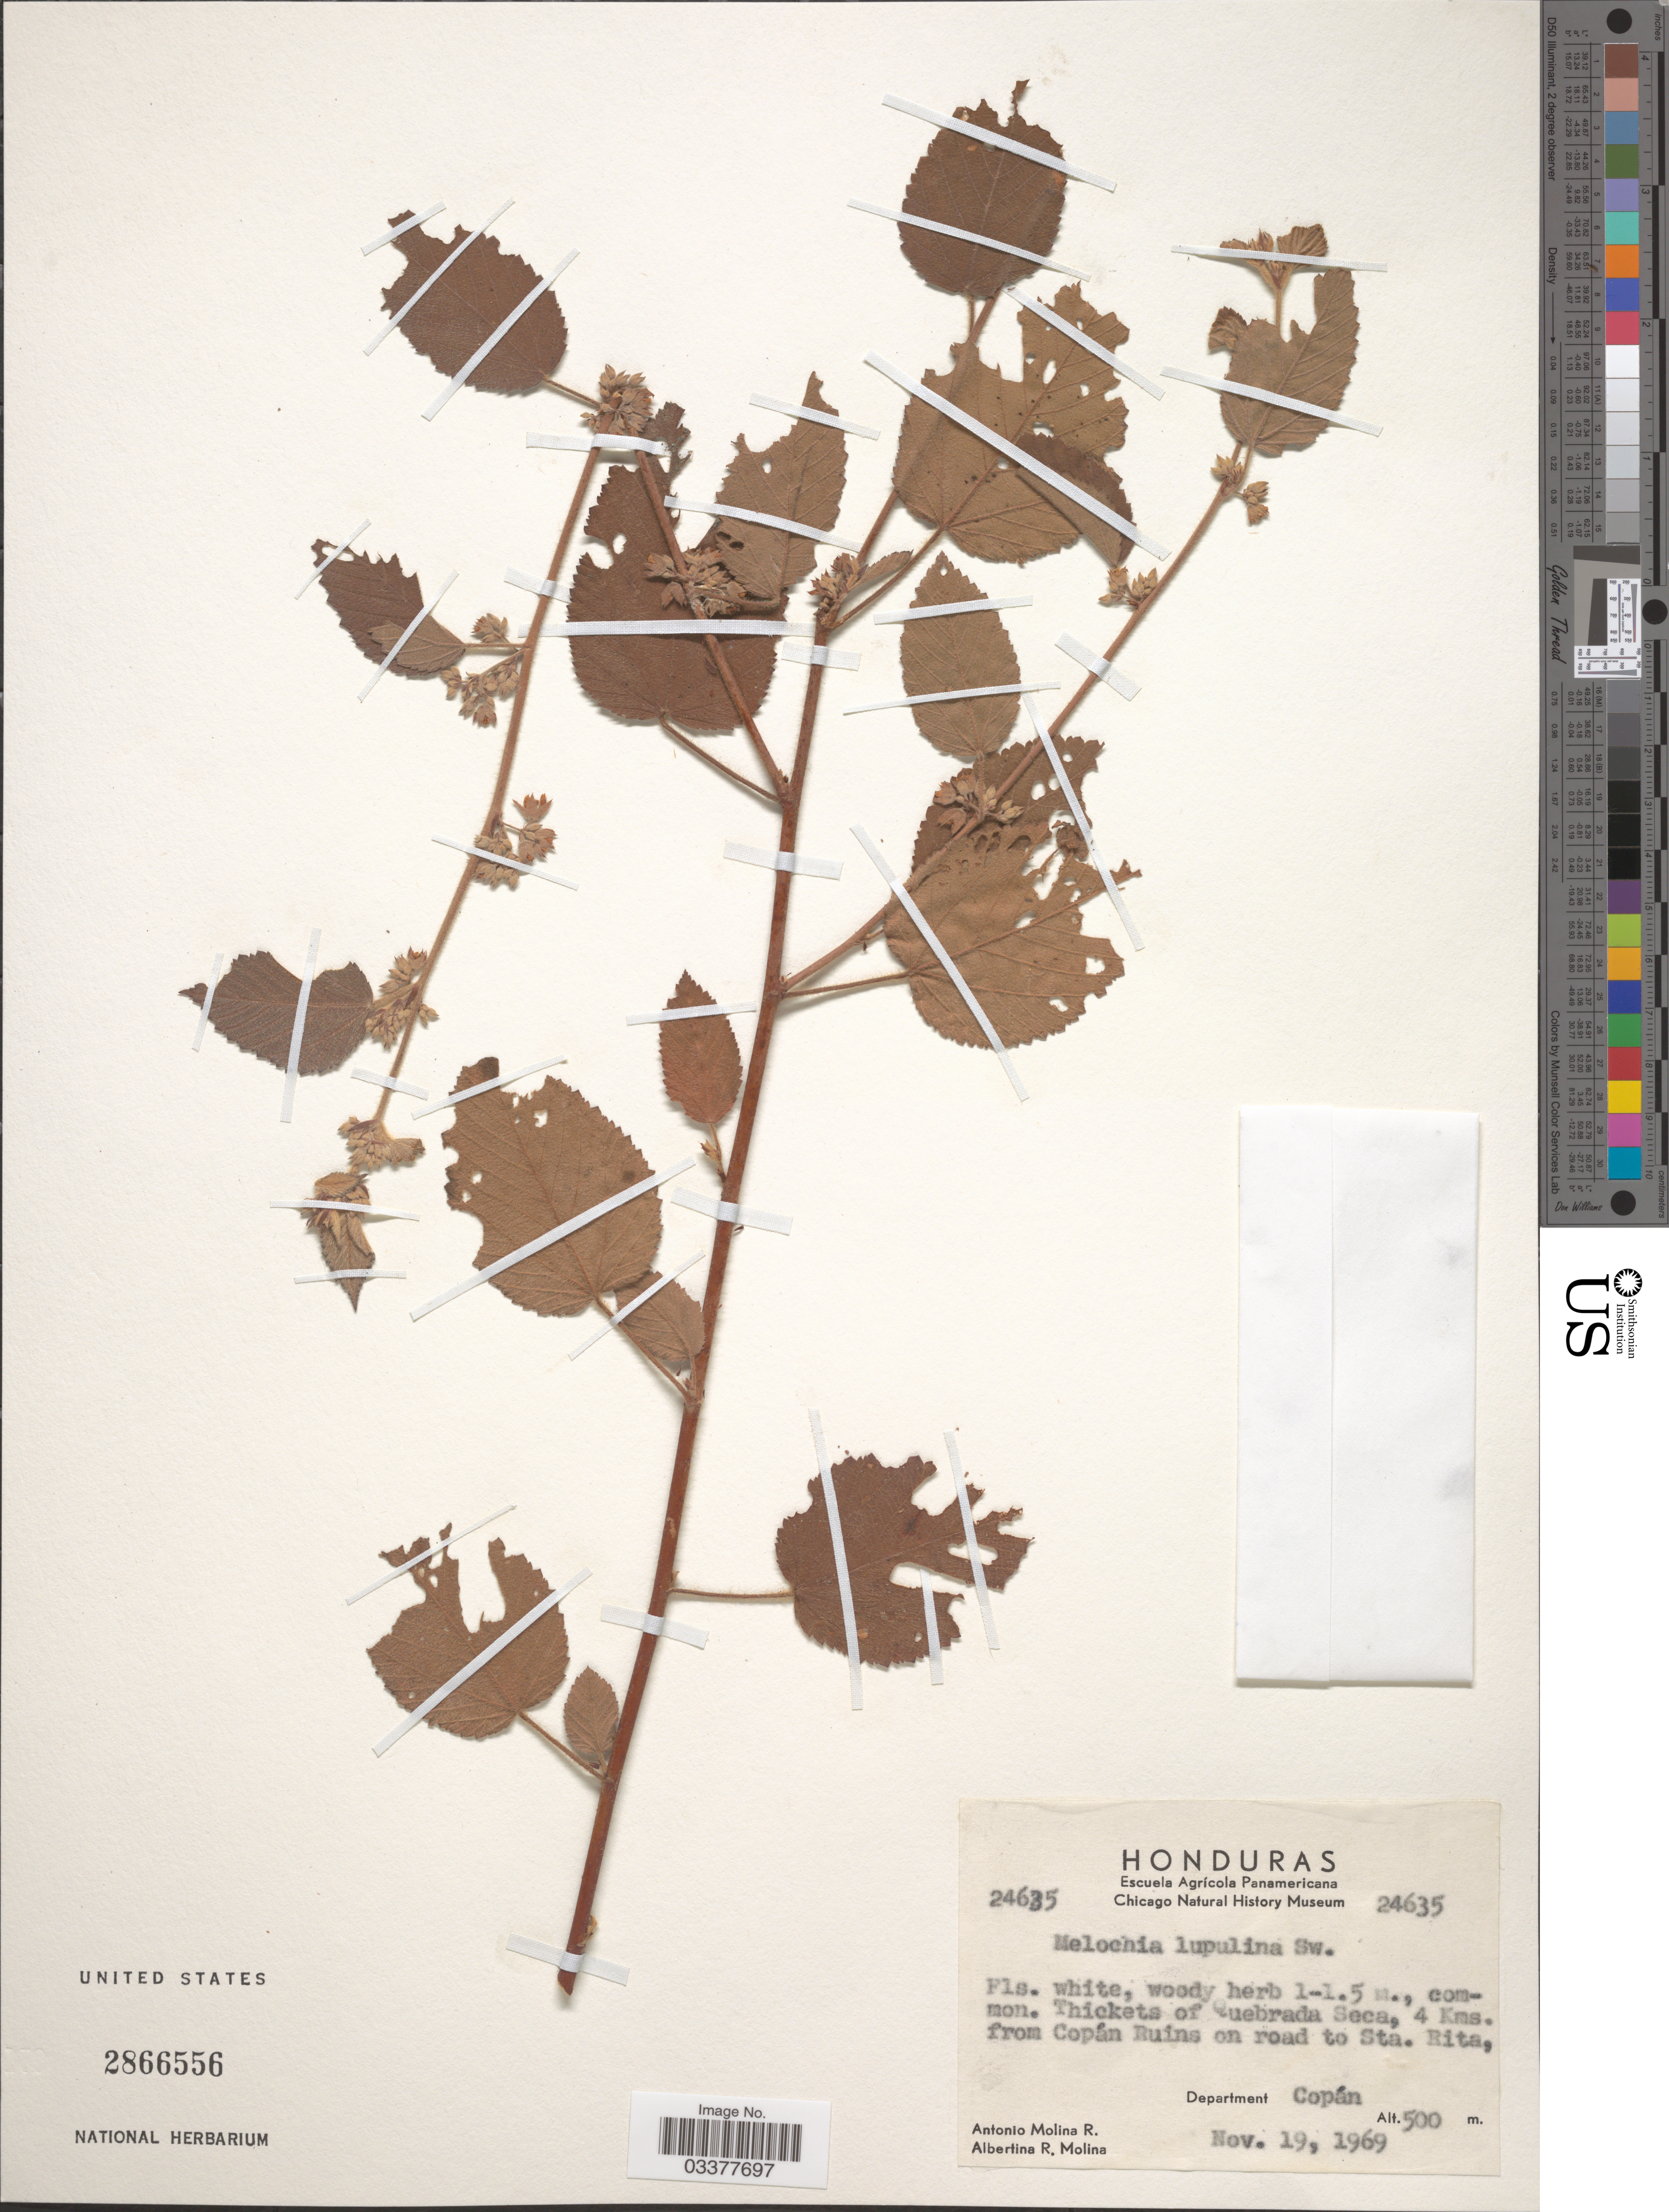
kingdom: Plantae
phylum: Tracheophyta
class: Magnoliopsida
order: Malvales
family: Malvaceae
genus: Melochia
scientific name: Melochia lupulina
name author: Sw.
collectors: A. Molina R. & A. R. Molina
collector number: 24635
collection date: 1969-11-19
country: Honduras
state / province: Copán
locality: Thickets of Quebrada Seca, 4 Kms. from Copán Ruins on road to Sta. Rita, Department Copán.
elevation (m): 500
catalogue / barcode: US 2866556